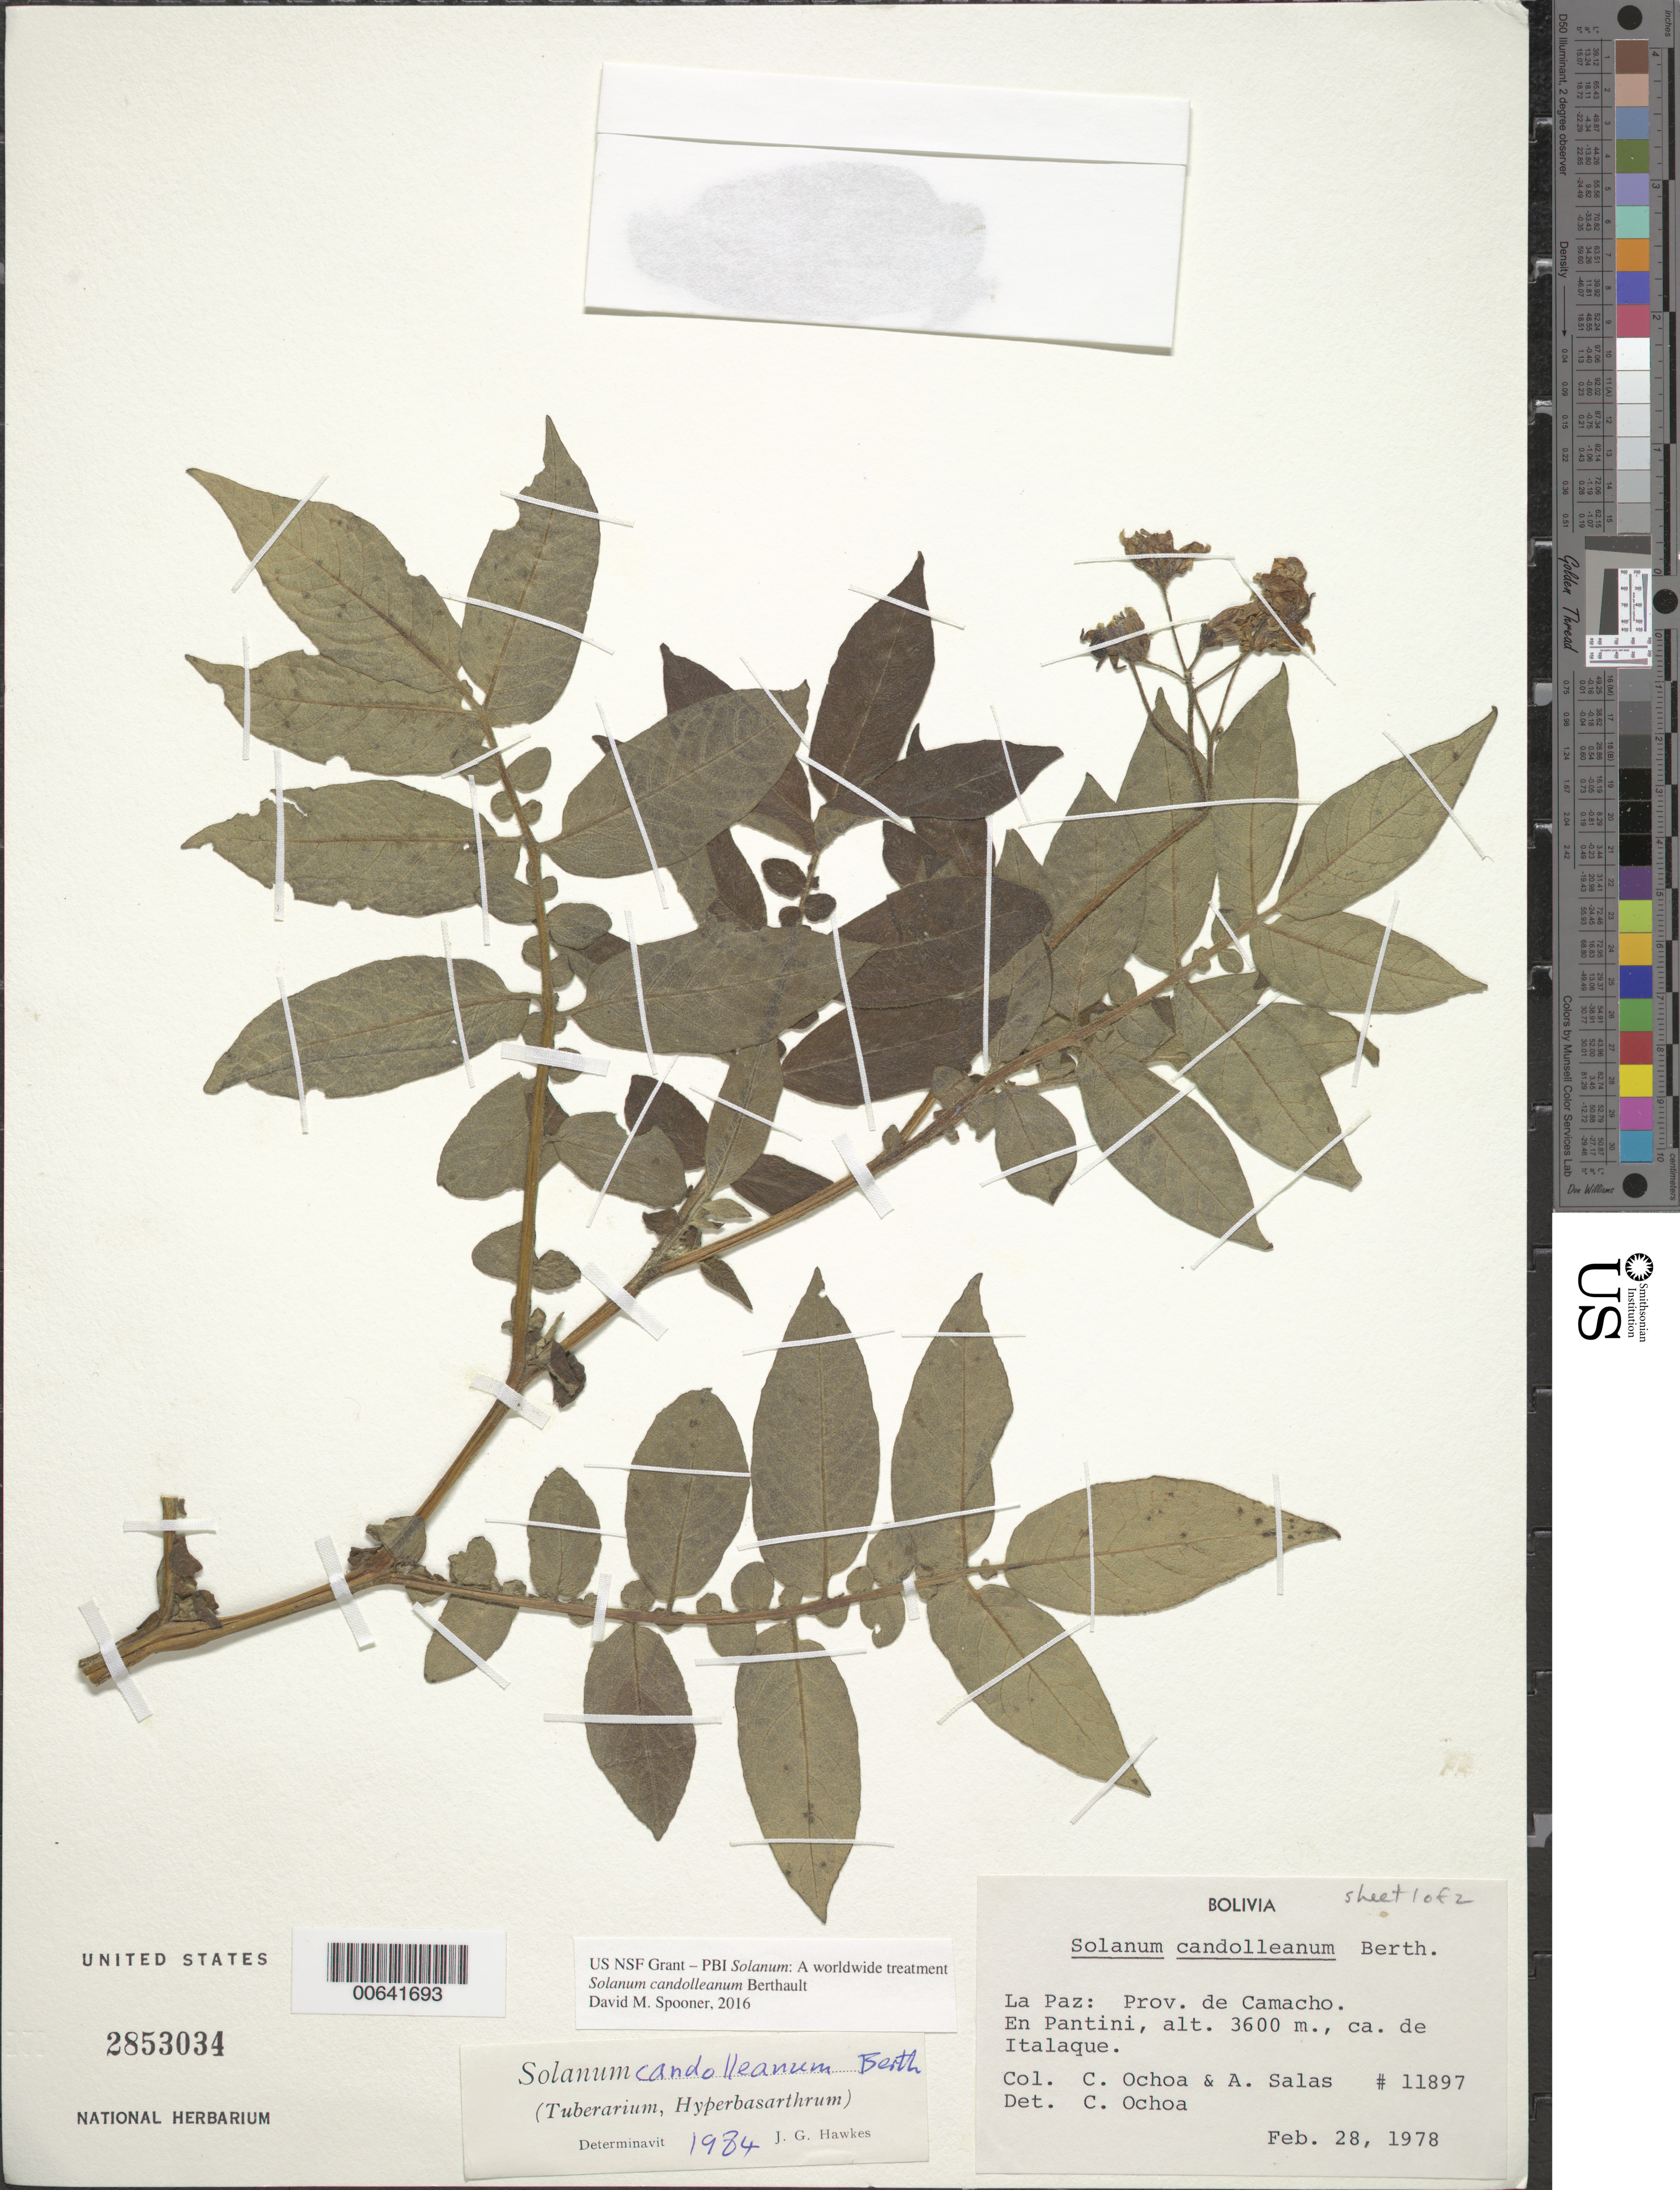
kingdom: Plantae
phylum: Tracheophyta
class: Magnoliopsida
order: Solanales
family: Solanaceae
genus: Solanum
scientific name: Solanum candolleanum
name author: Berthault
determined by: Hawkes, J. G.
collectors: C. M. Ochoa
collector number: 11897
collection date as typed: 28 Jan 1978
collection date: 1978-01-28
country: Bolivia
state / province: La Paz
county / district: Camacho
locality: Camacho. En Pantini Cerca de Italaque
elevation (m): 3600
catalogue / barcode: US 2853034